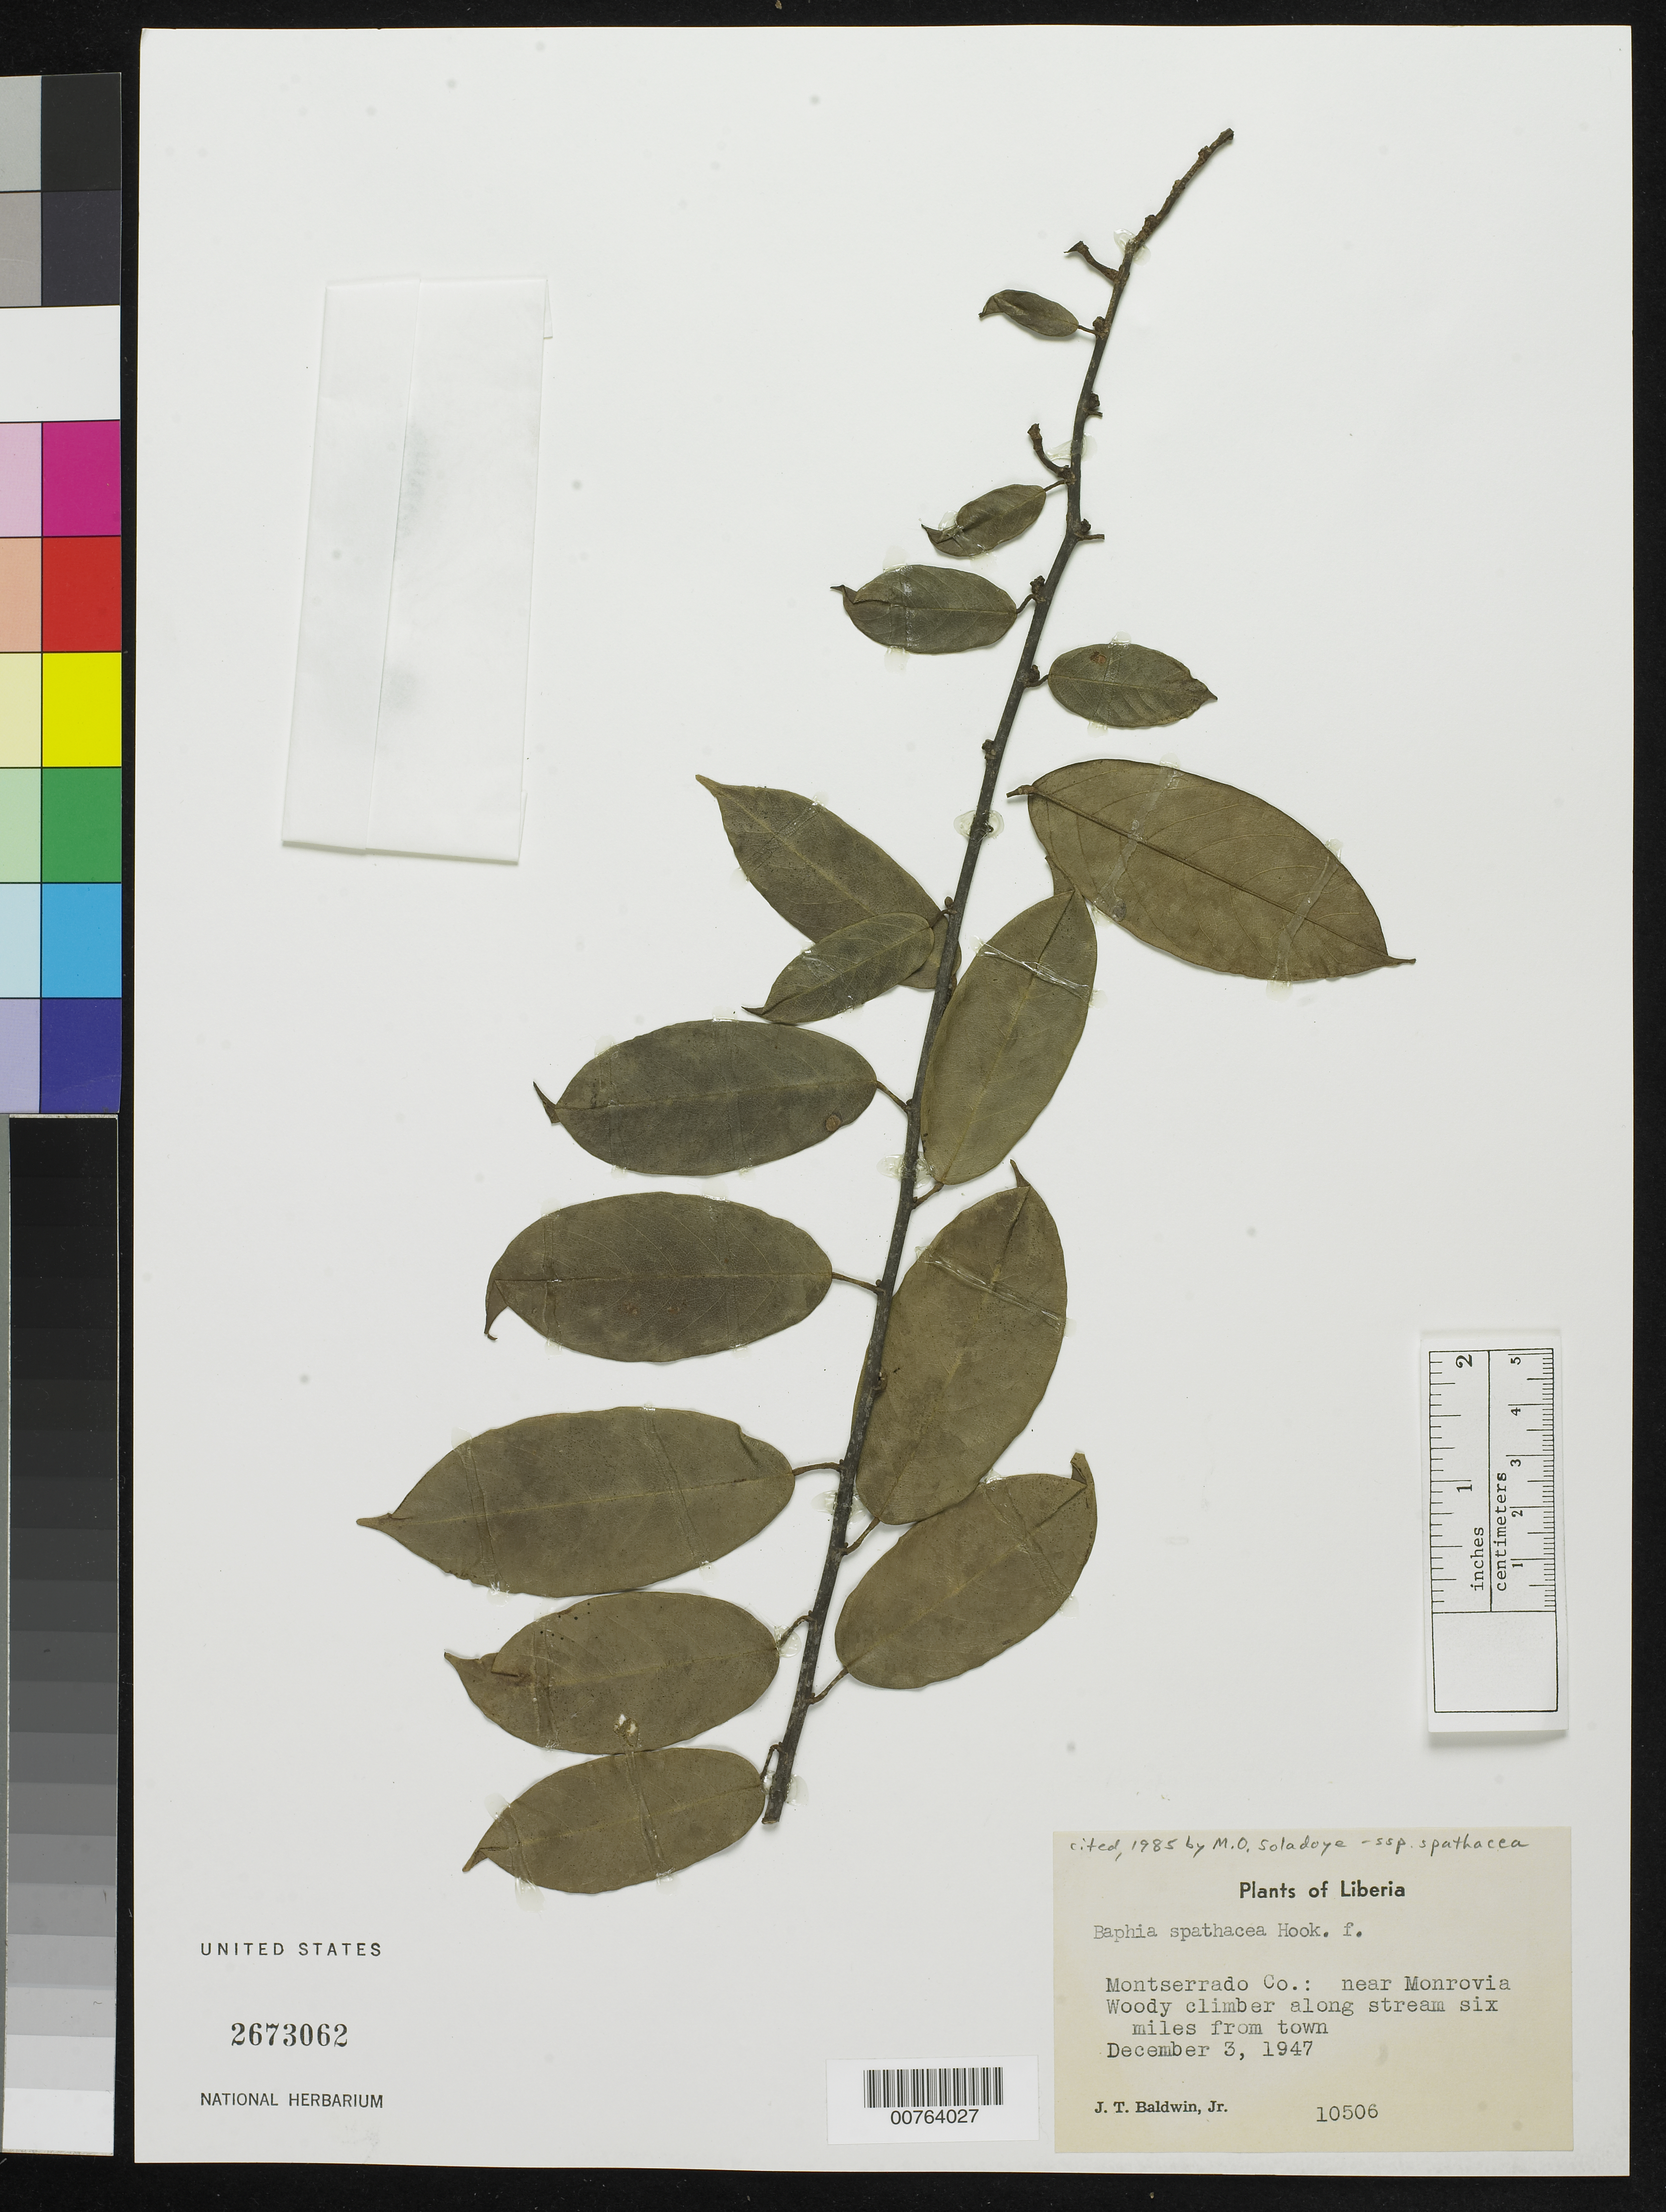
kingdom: Plantae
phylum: Tracheophyta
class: Magnoliopsida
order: Fabales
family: Fabaceae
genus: Baphia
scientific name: Baphia spathacea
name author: Hook. f.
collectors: J. T. Baldwin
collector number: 10506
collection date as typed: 3 Dec 1947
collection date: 1947-12-03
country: Liberia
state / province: Montserrado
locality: Near Monrovia, 6 miles away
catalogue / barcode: US 2673062